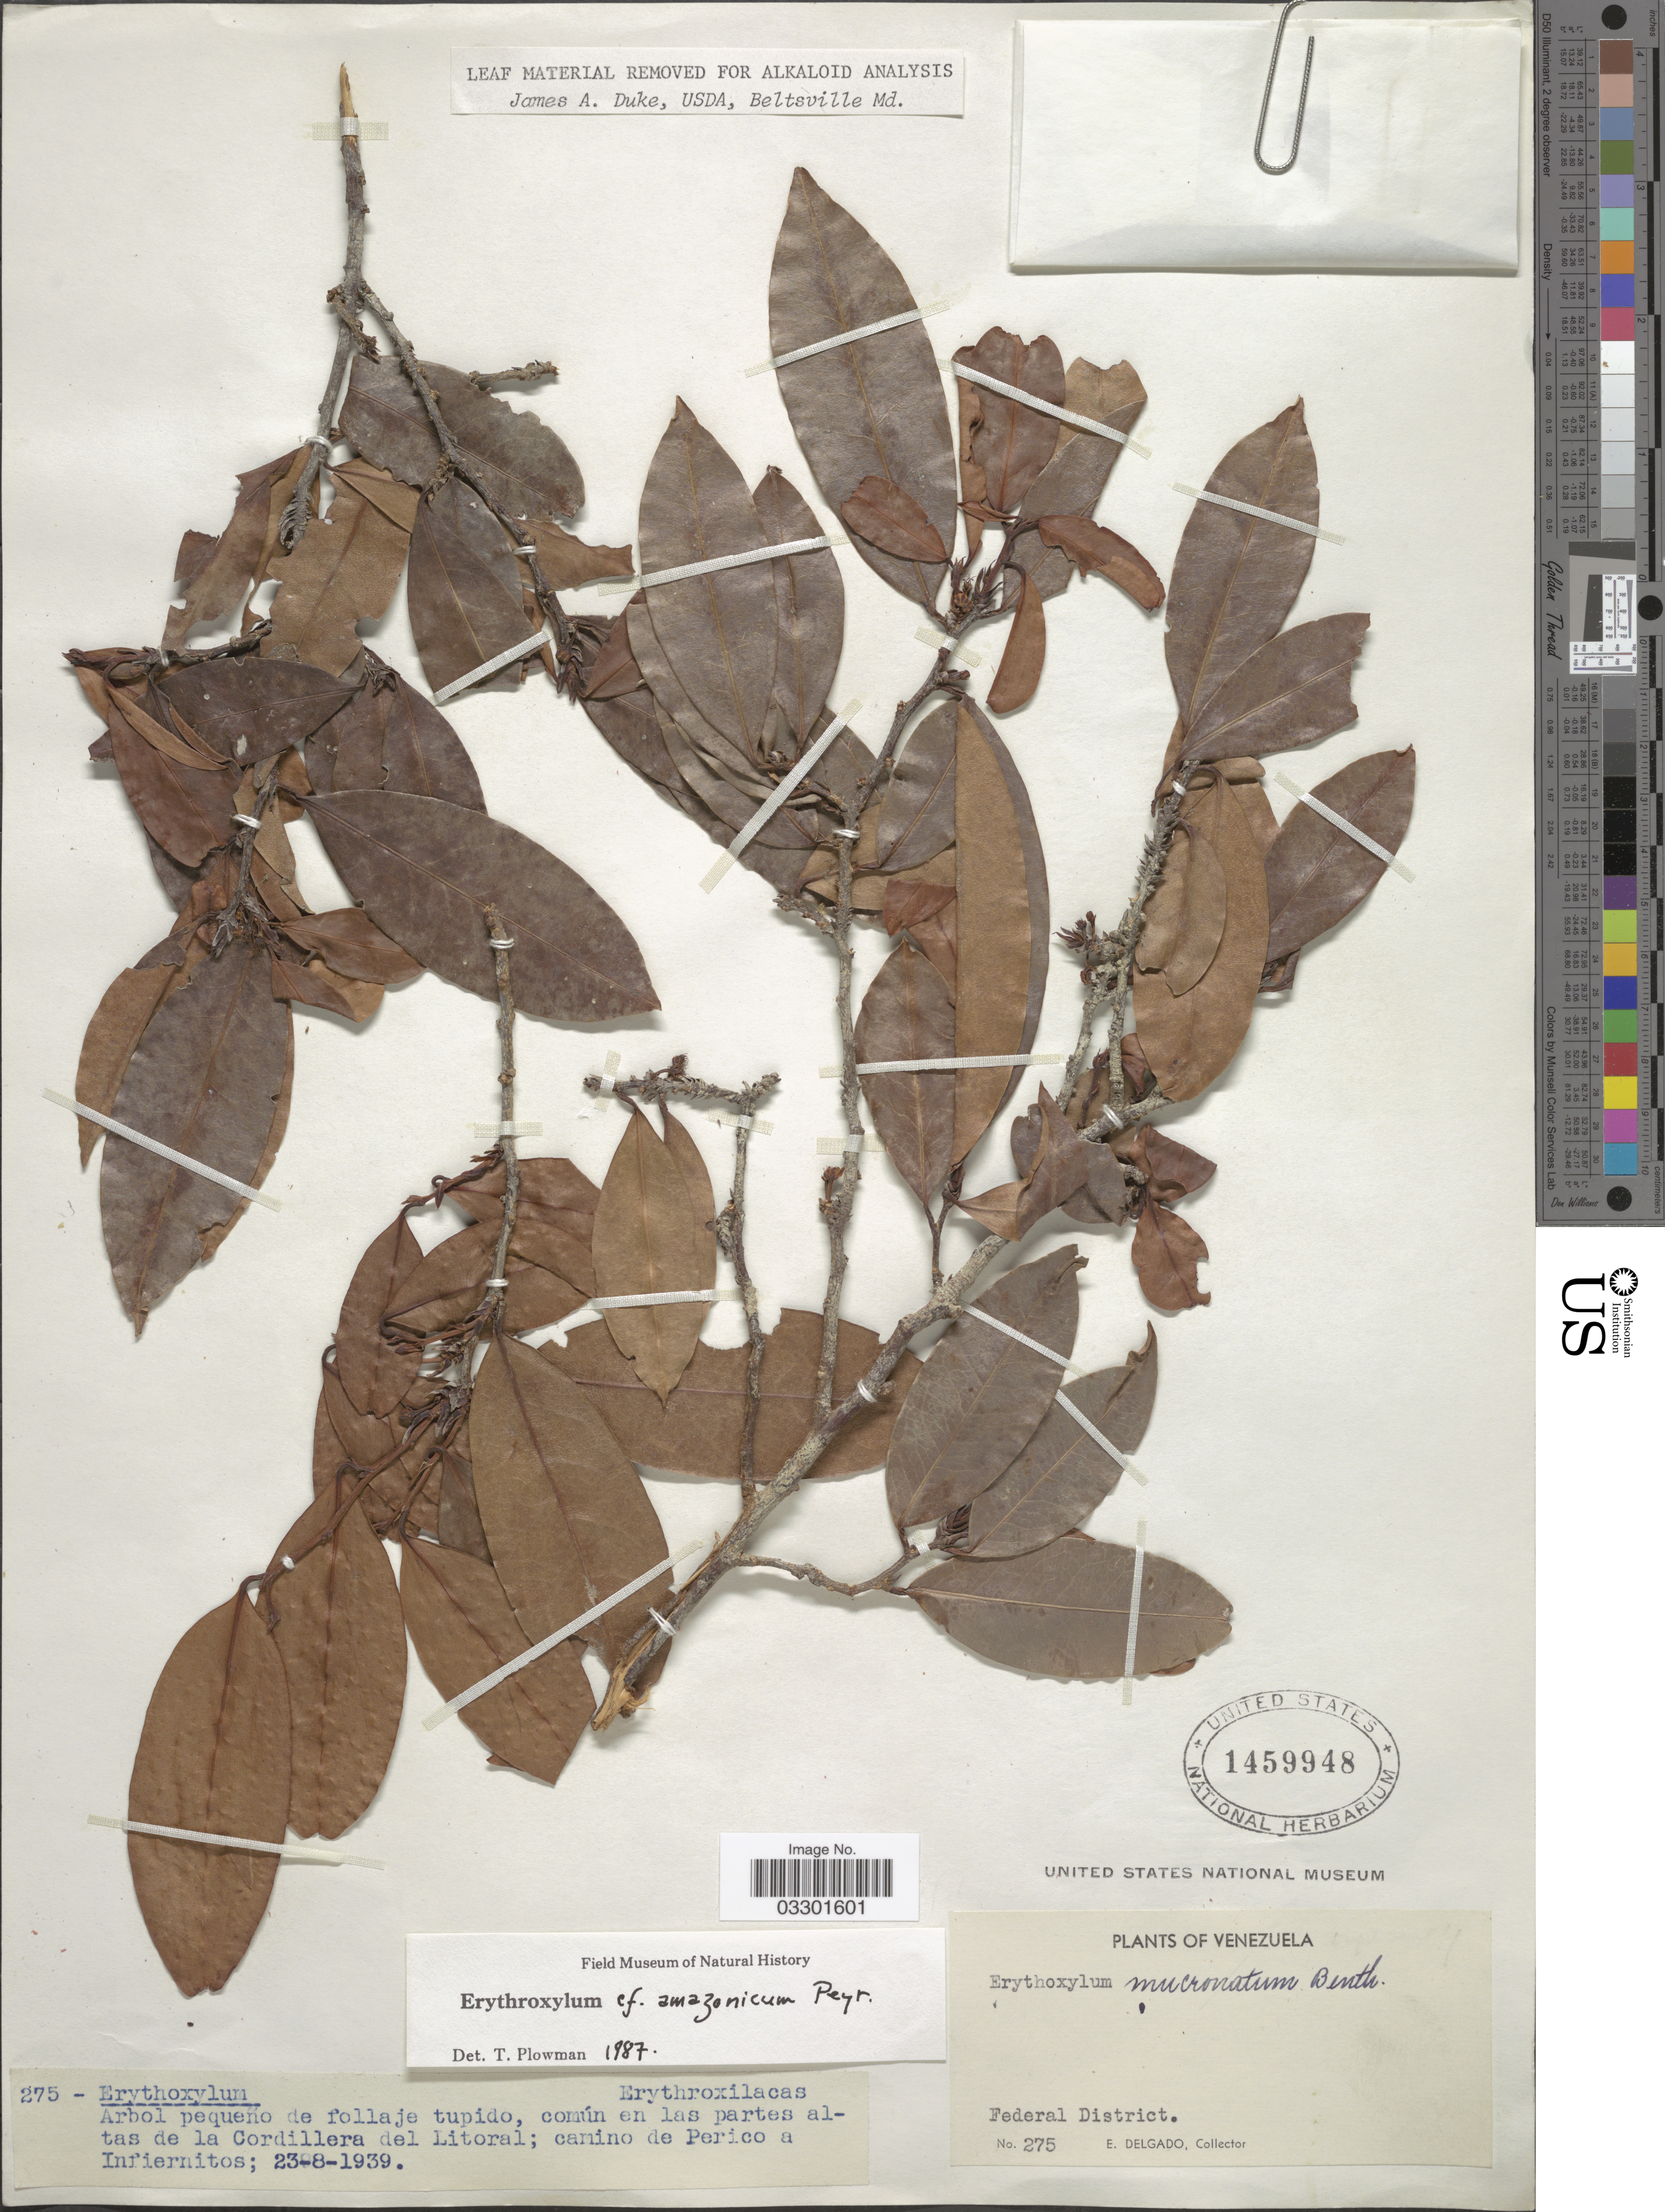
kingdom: Plantae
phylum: Tracheophyta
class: Magnoliopsida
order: Malpighiales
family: Erythroxylaceae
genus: Erythroxylum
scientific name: Erythroxylum amazonicum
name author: Peyr.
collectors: E. Delgado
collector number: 275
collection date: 1939-08-23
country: Venezuela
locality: Común en las partes altas de la Cordillera del Littoral, camino de Perico a Infiernitos. Federal District.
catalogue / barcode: US 1459948